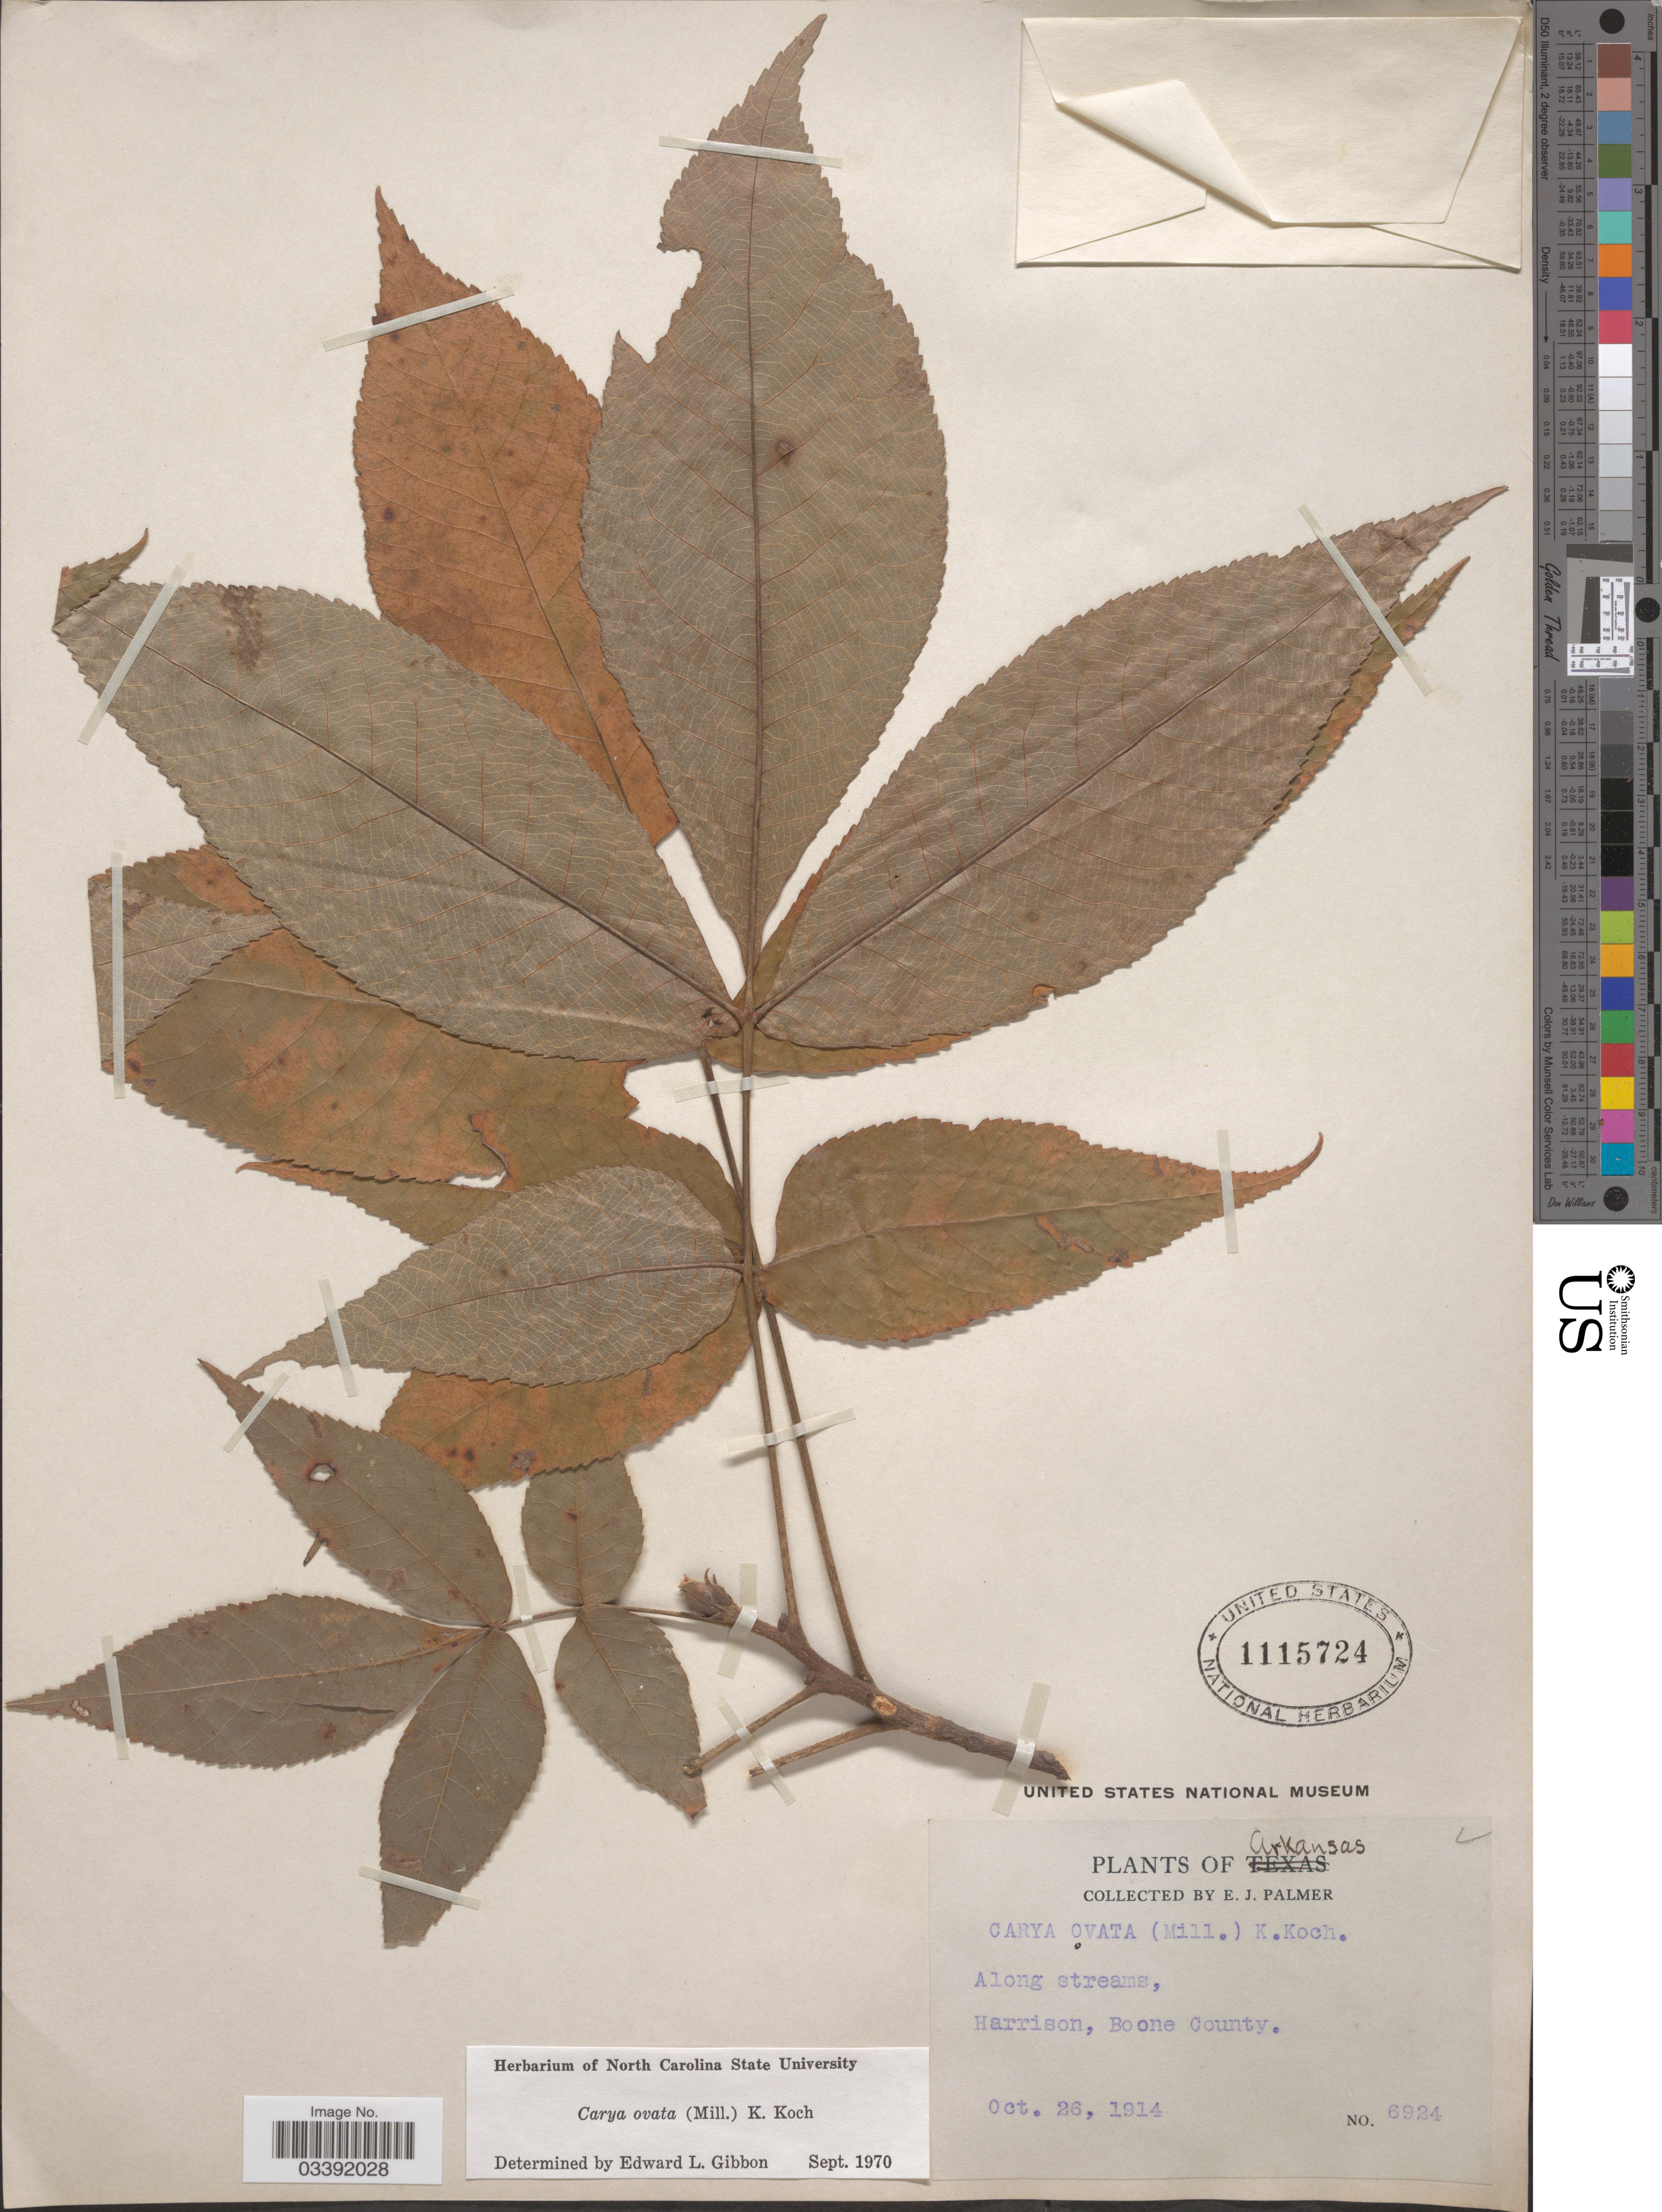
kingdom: Plantae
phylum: Tracheophyta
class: Magnoliopsida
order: Fagales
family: Juglandaceae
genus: Carya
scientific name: Carya ovata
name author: (Mill.) K. Koch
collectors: E. J. Palmer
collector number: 6924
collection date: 1914-10-26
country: United States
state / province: Arkansas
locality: Along streams, Harrison, Boone County.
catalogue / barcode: US 1115724